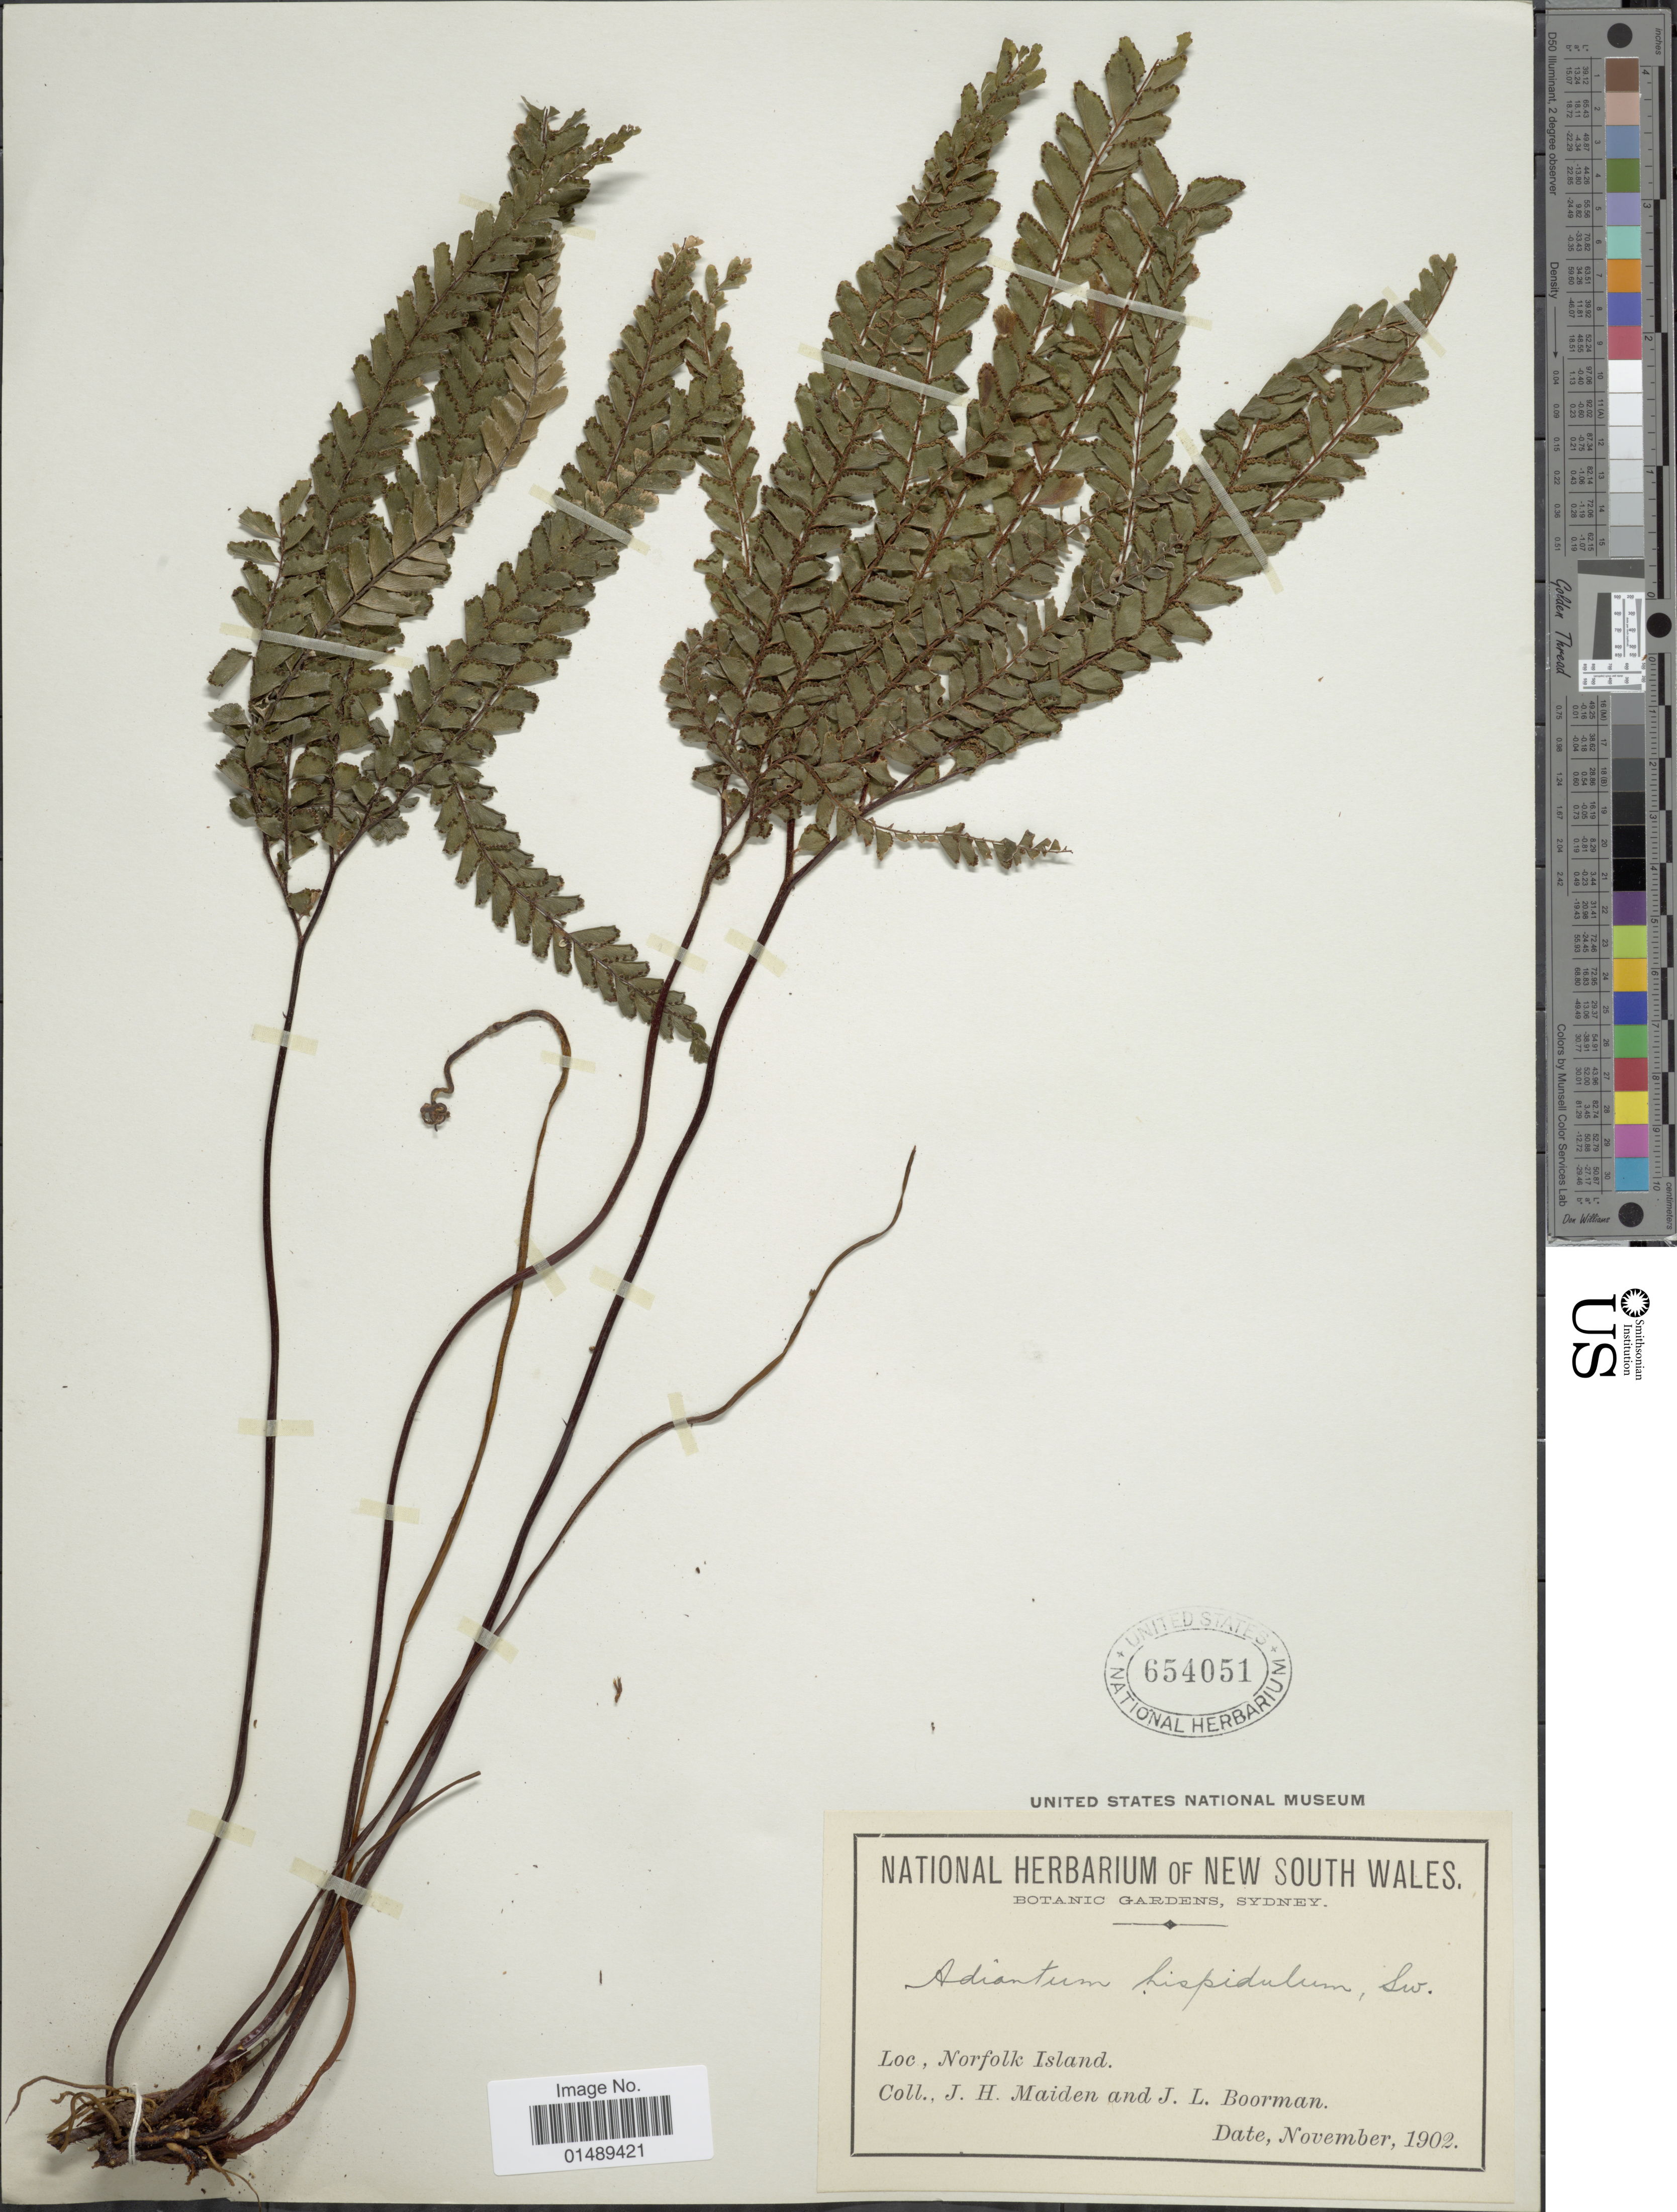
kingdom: Plantae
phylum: Tracheophyta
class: Polypodiopsida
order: Polypodiales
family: Pteridaceae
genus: Adiantum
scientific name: Adiantum hispidulum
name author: Sw.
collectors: J. Maiden & J. Boorman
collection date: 1902-11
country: Australia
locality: Norfolk island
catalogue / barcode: US 654051